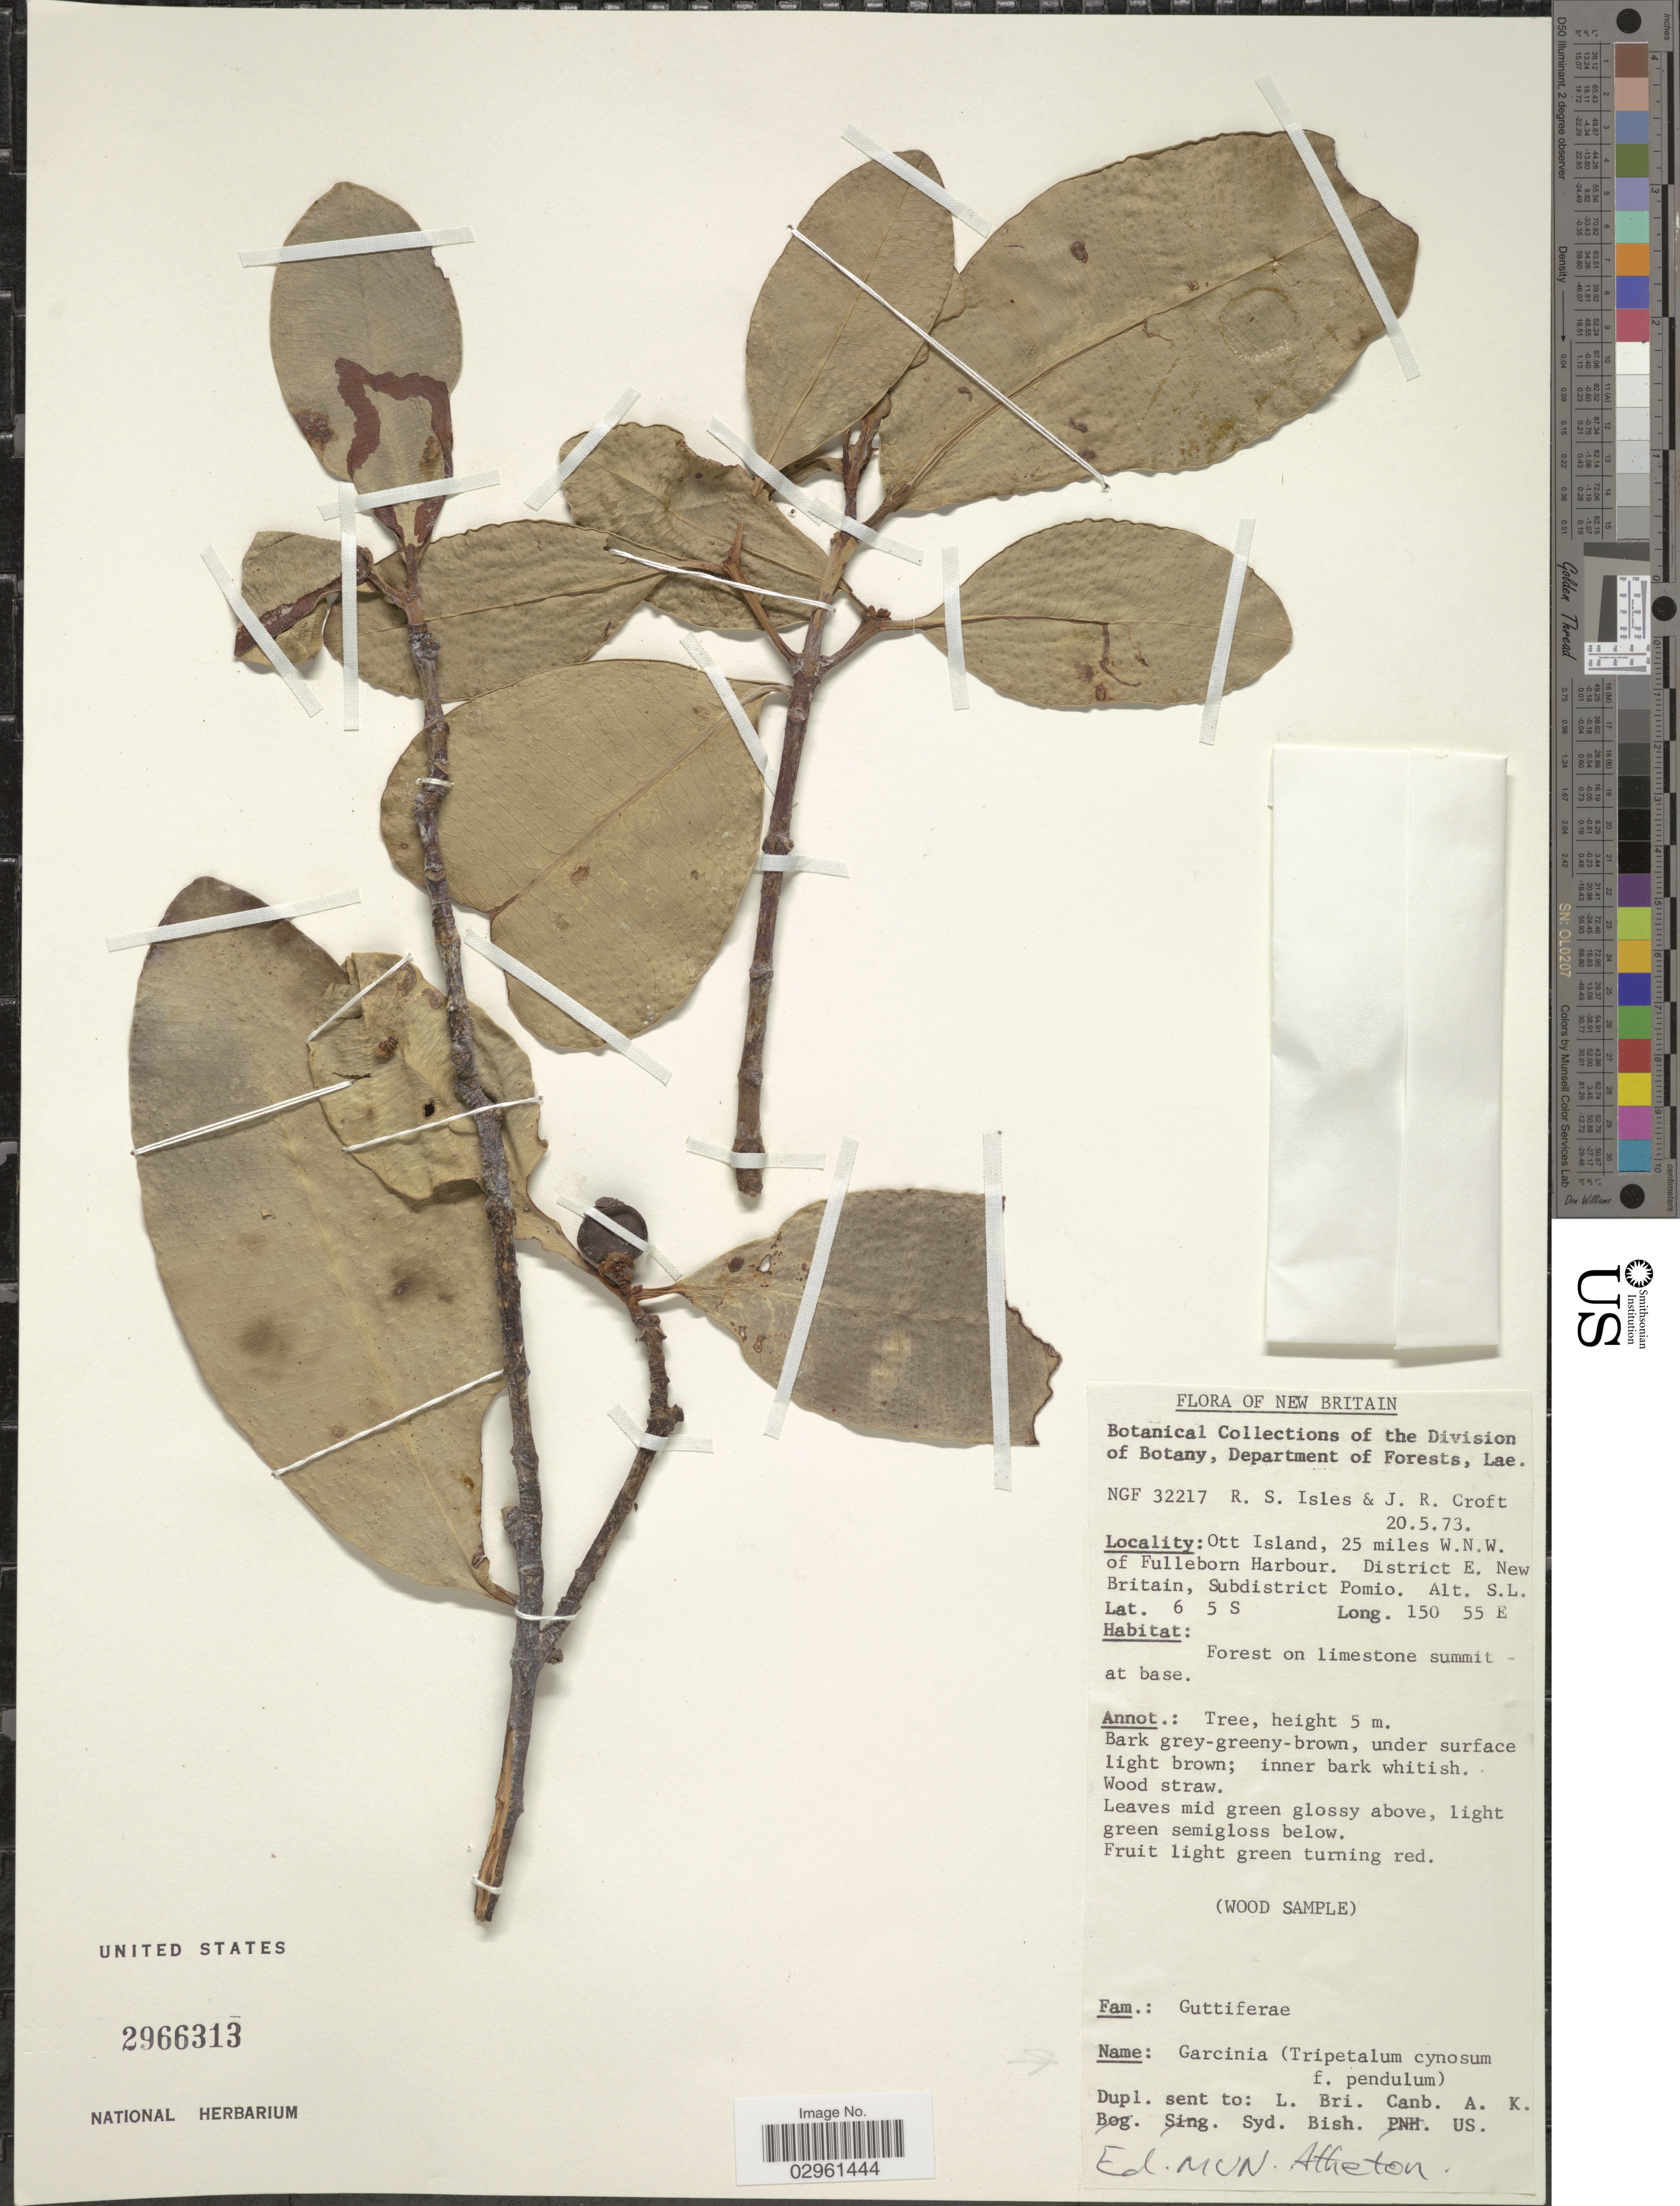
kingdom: Plantae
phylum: Tracheophyta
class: Magnoliopsida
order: Malpighiales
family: Clusiaceae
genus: Garcinia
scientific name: Garcinia cymosa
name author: (K. Schum.) I.M. Turner & P.F. Stevens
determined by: Strong, Mark T., (BOT), Smithsonian Institution - National Museum of Natural History (UNITED STATES)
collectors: R. Isles & J. R. Croft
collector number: NGF32217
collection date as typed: Transcribed d/m/y: 20/5/73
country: Papua New Guinea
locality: New Britain, Ott Island, 25 miles W.N.W. of Fulleborn Harbour. District E. New Britain, Subdistrict Pomio.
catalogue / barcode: US 2966313